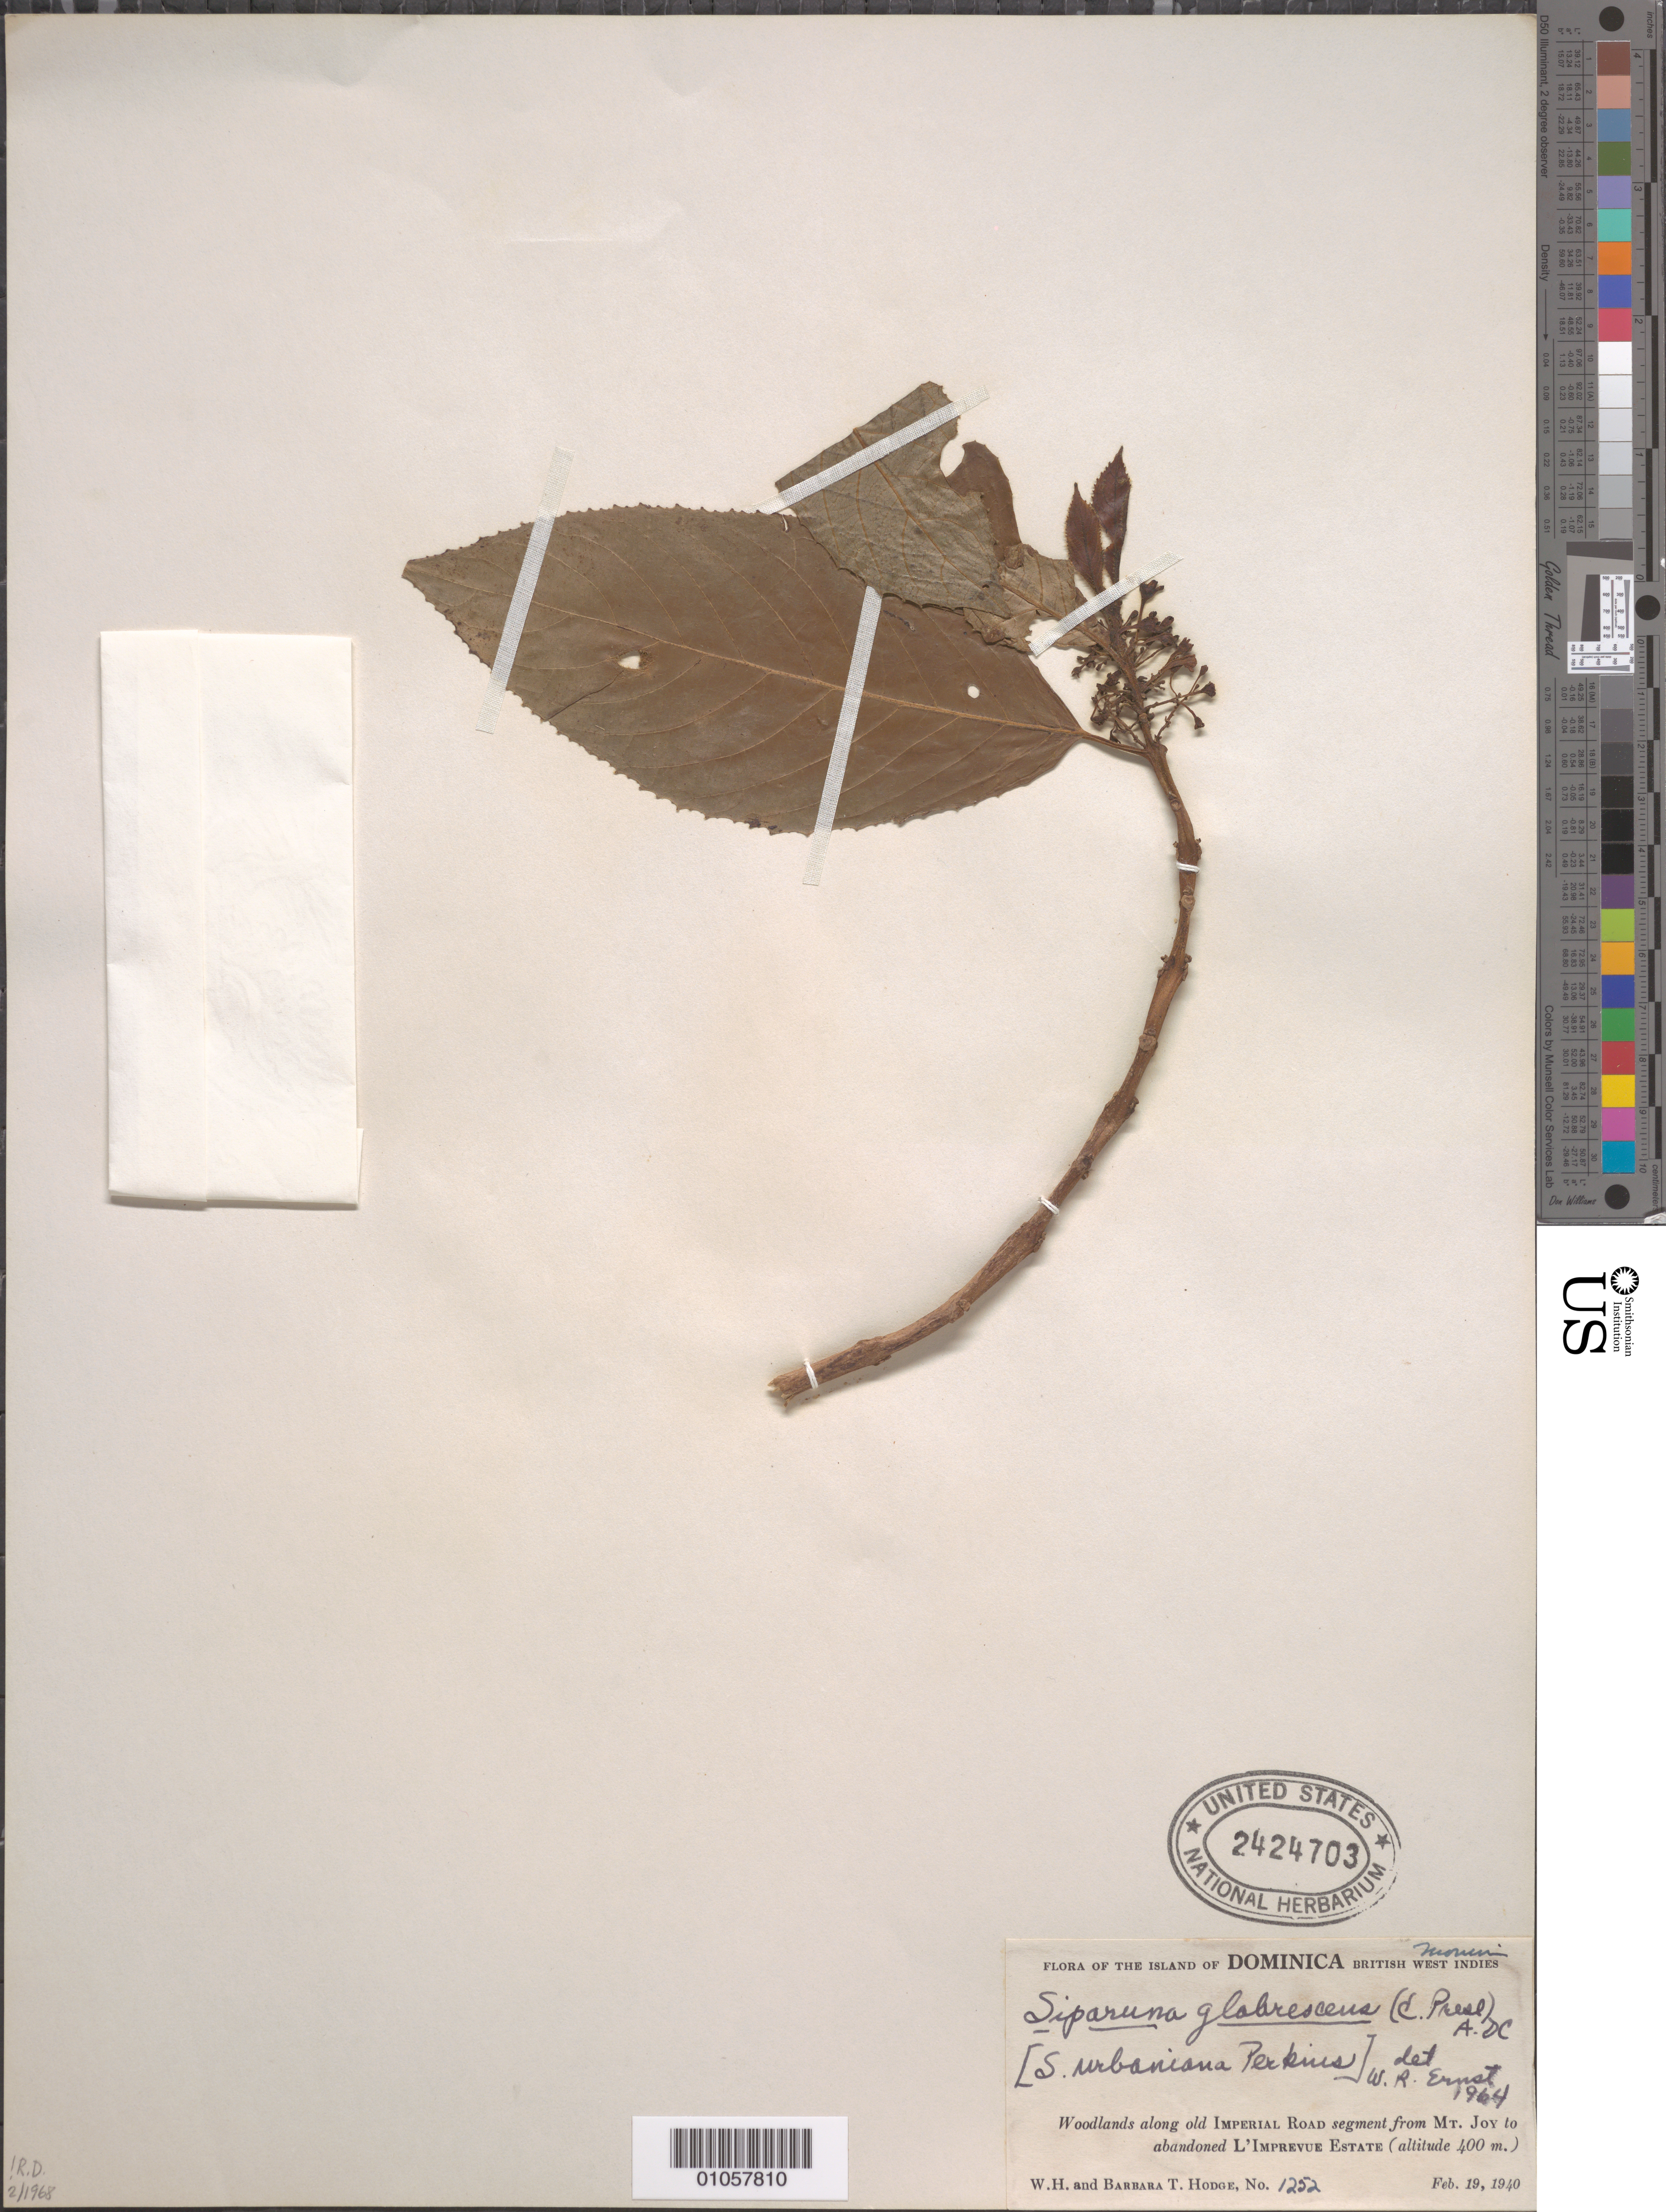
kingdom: Plantae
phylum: Tracheophyta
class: Magnoliopsida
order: Laurales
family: Siparunaceae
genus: Siparuna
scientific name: Siparuna glabrescens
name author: (C. Presl) A. DC.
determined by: Ernst, W. R., (US), NMNH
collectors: W. Hodge & B. Hodge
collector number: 1252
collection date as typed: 19 Feb 1940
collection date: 1940-02-19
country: Dominica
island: Dominica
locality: Imperial Road segment from Mt. Joy to abandoned L'Imprevue Estate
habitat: Woodlands along road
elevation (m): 400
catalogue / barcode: US 2424703